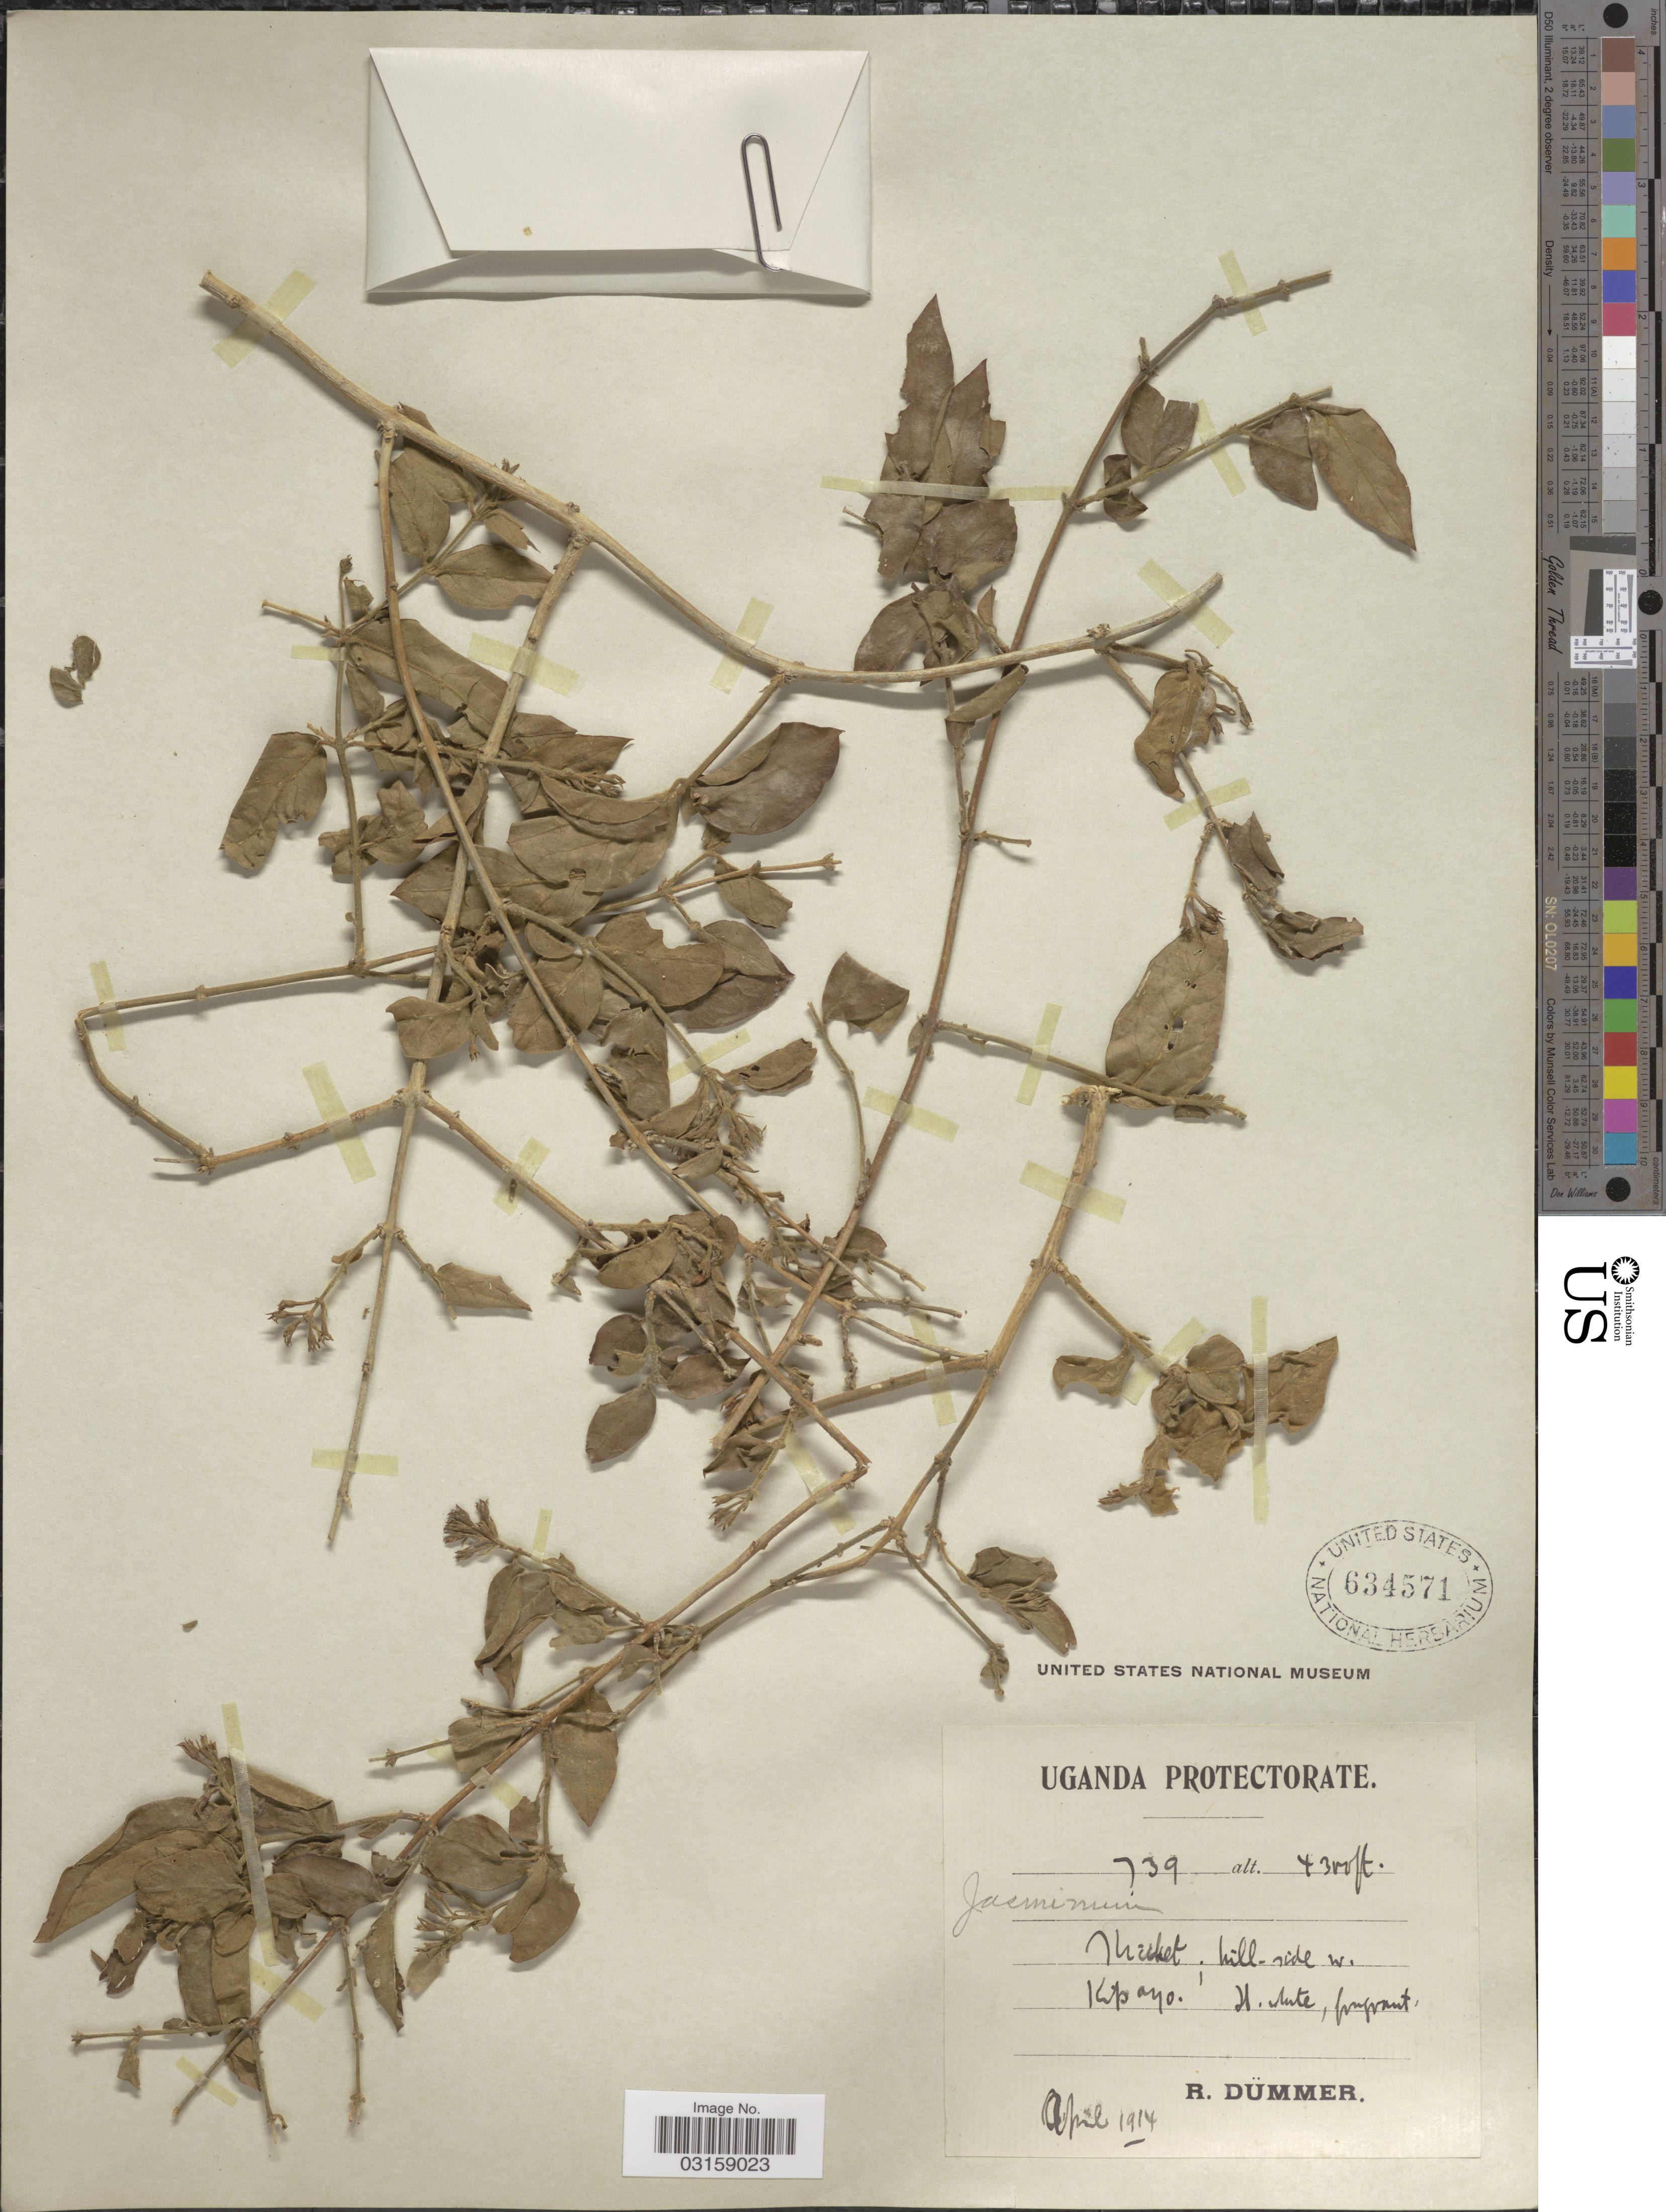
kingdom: Plantae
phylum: Tracheophyta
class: Magnoliopsida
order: Lamiales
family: Oleaceae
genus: Jasminum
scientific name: Jasminum sp.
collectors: R. A. Dümmer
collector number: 739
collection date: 1914-04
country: Uganda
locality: Uganda Protectorate. Thicket, hill-side w. Kipayo.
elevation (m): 1311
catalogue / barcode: US 634571